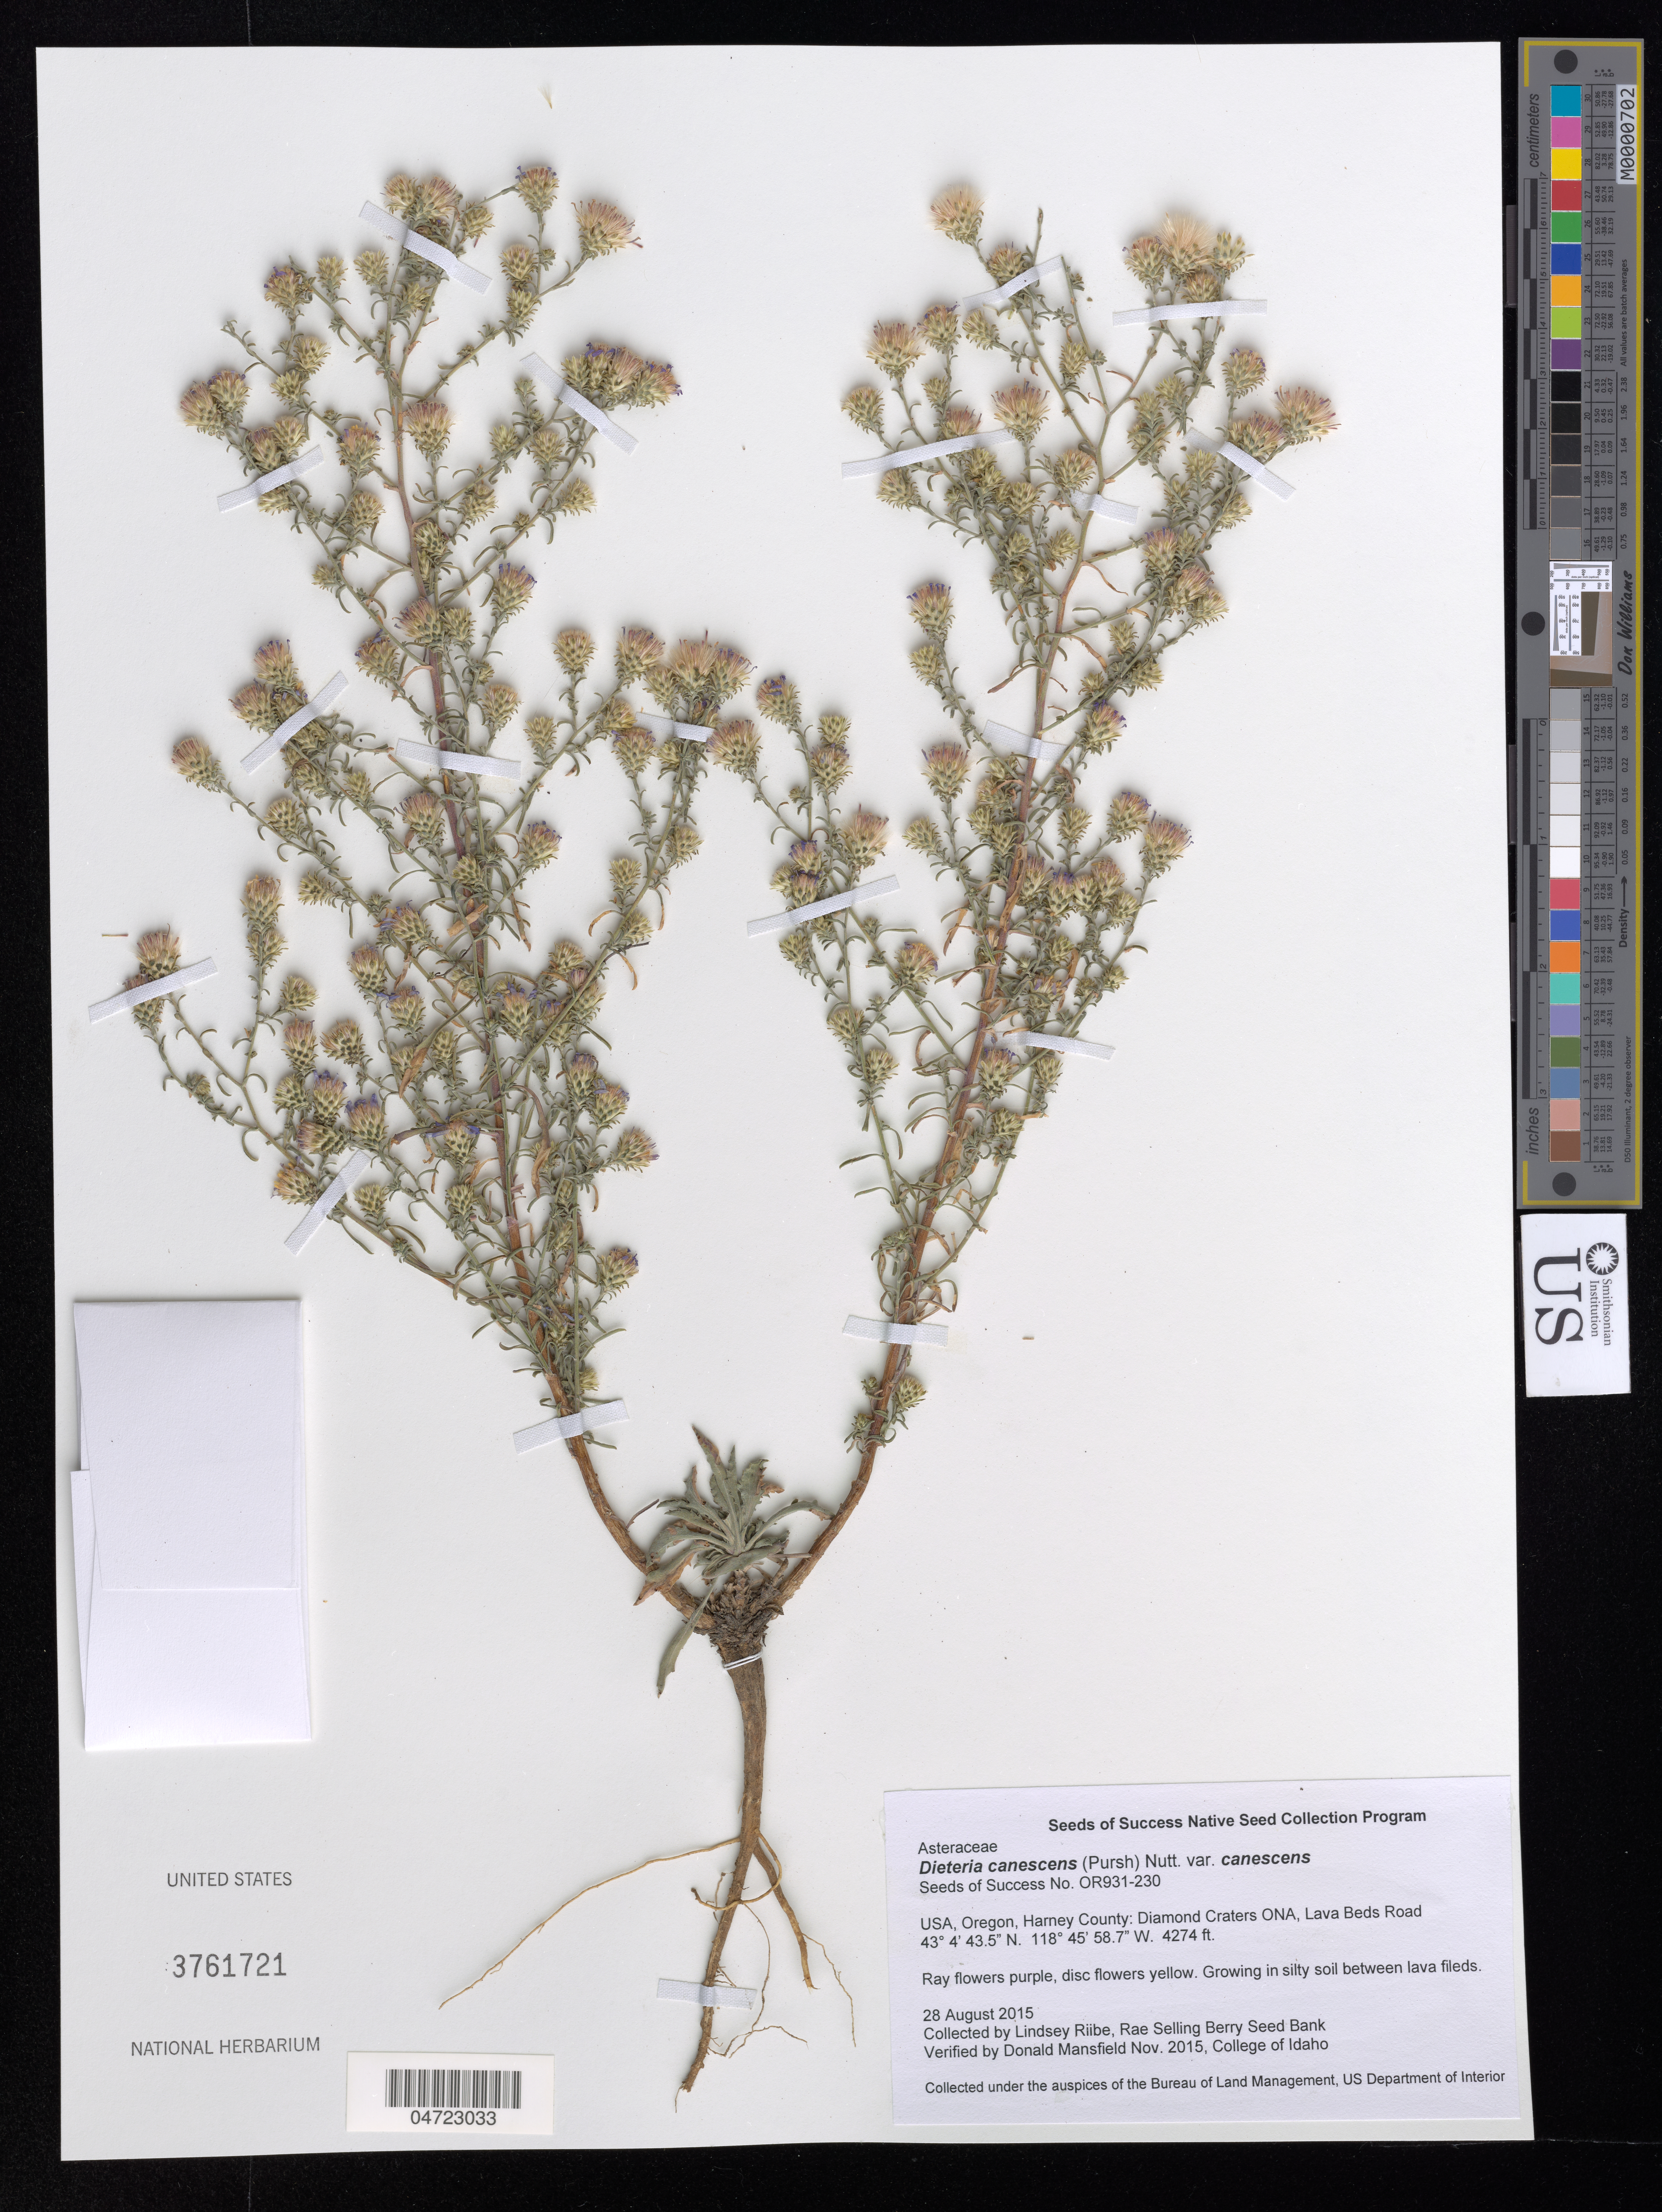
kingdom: Plantae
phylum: Tracheophyta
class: Magnoliopsida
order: Asterales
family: Asteraceae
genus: Dieteria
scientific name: Dieteria canescens var. canescens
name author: (Pursh) Nutt.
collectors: L. Riibe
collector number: OR931-230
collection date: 2015-08-28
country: United States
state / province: Oregon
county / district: Harney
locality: Harney County: Diamond Craters ONA, Lava Beds Road.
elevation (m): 1303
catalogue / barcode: US 3761721